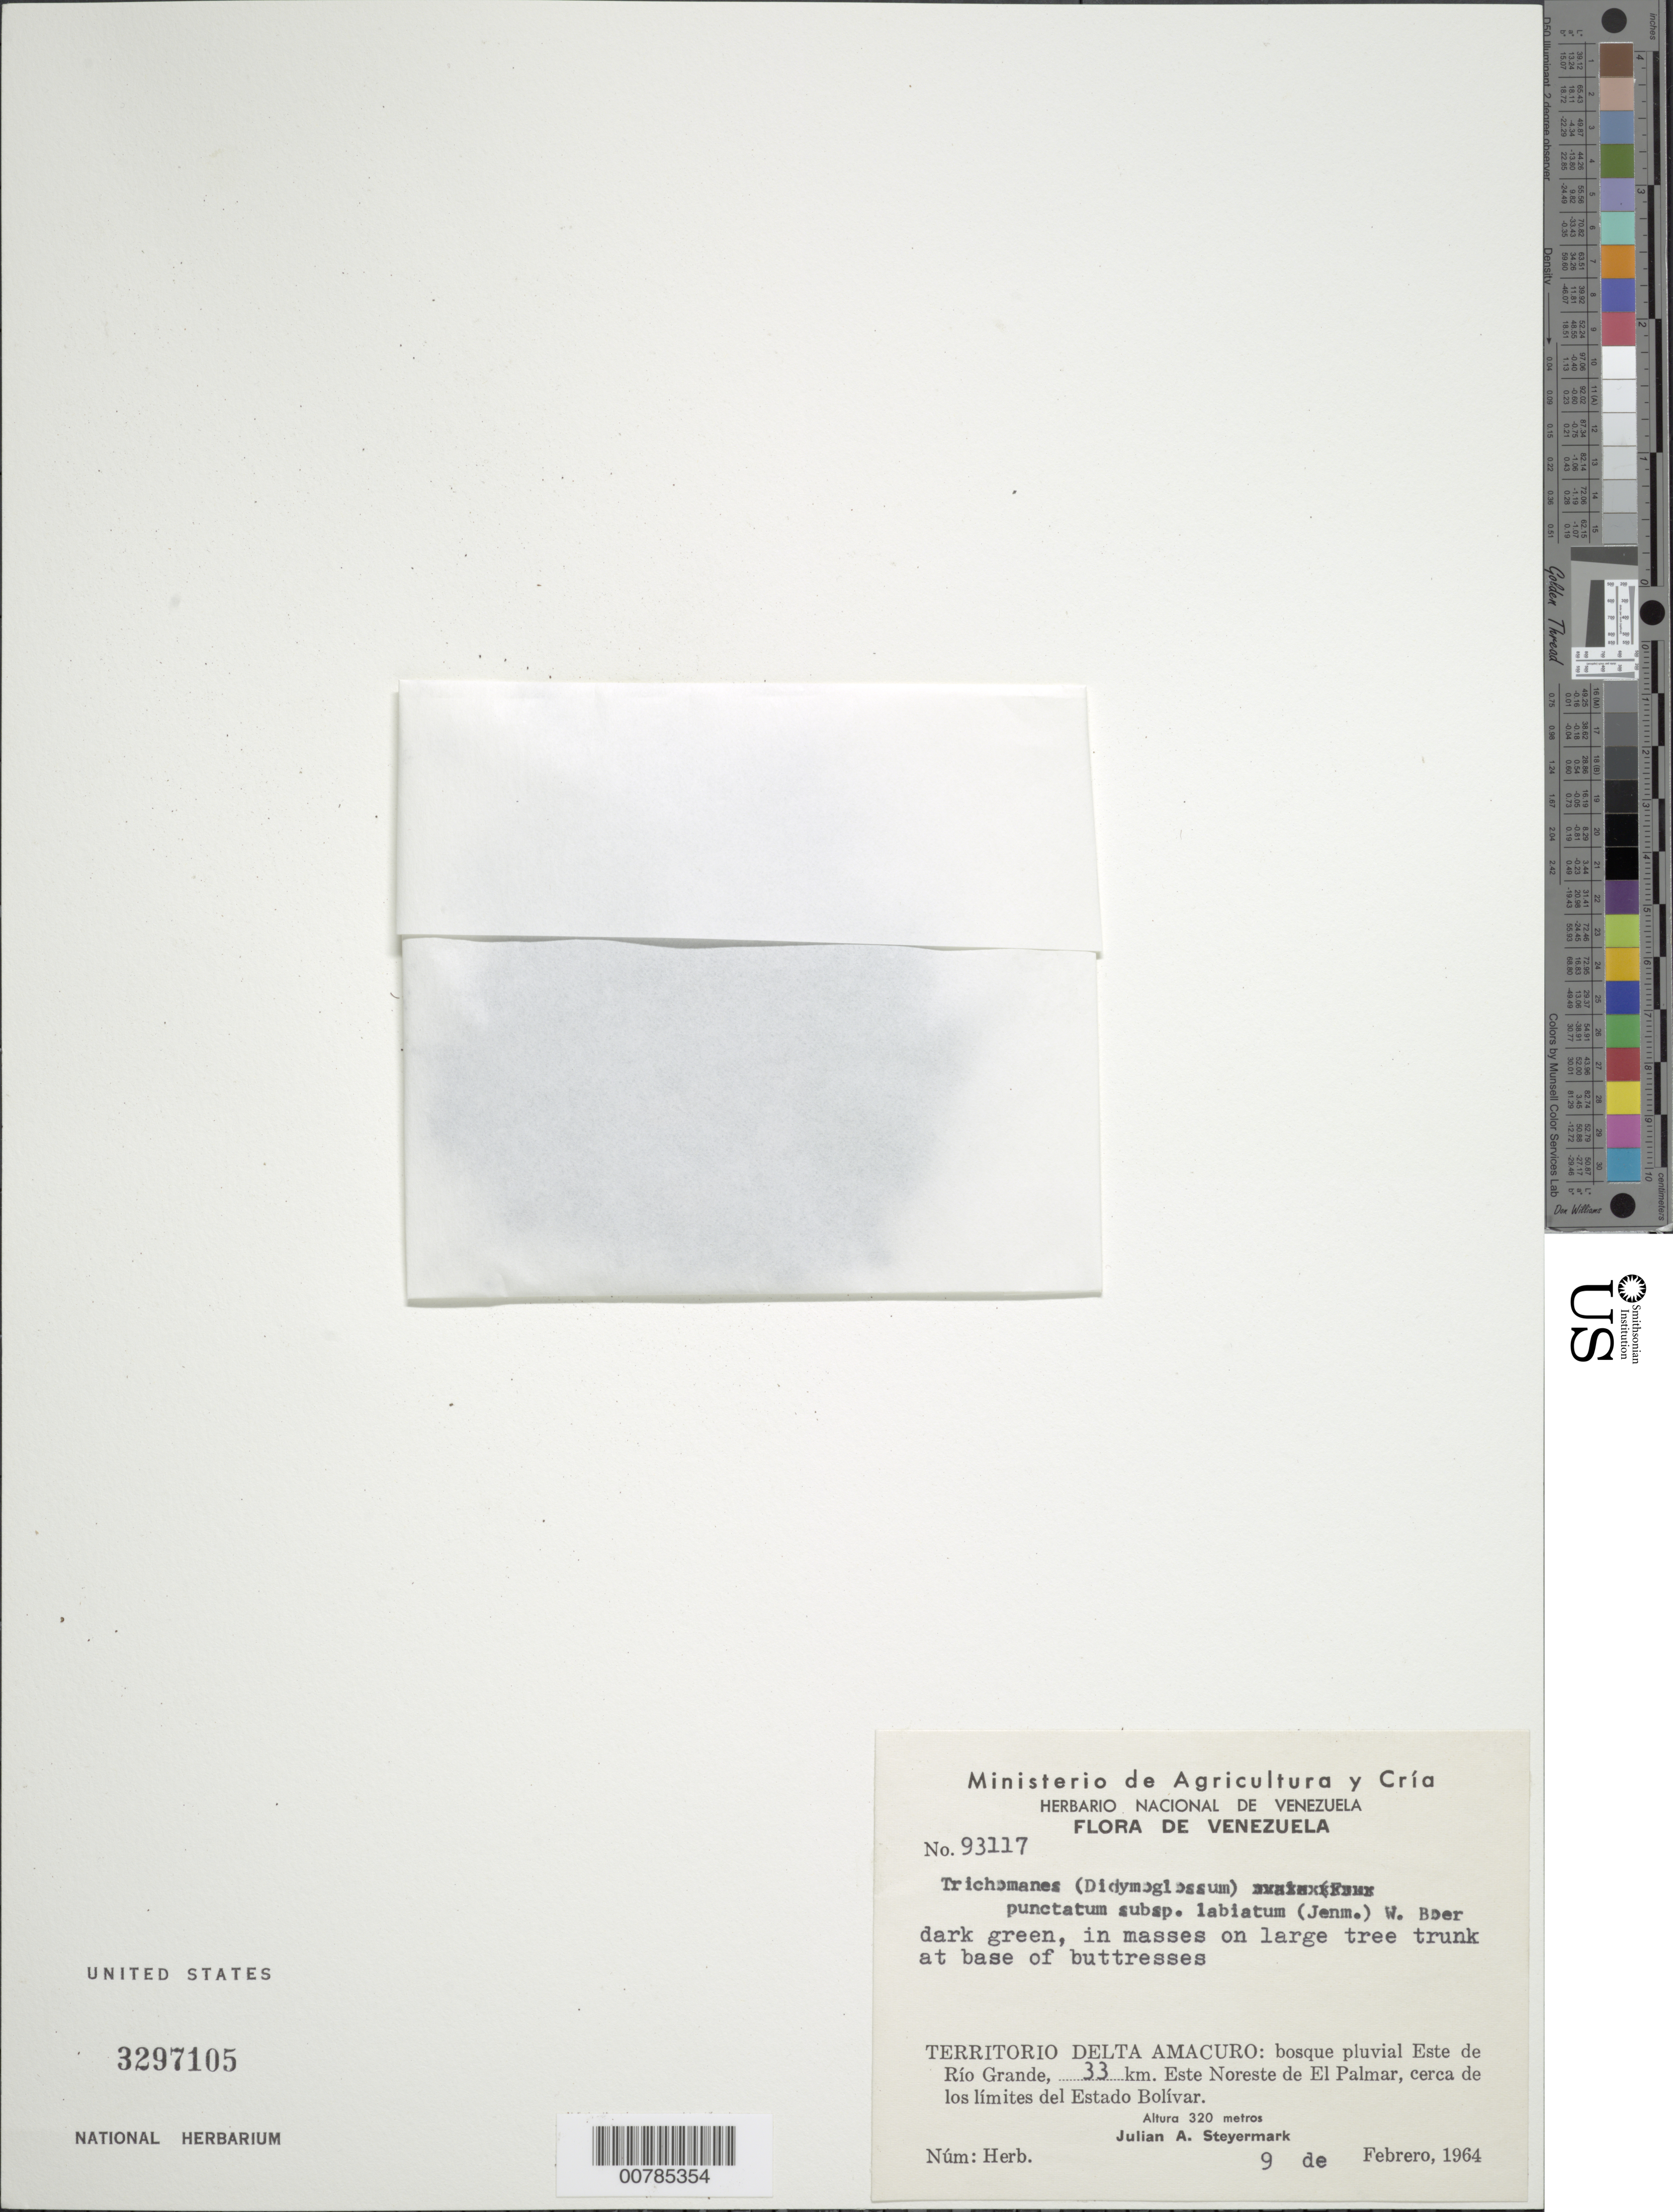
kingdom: Plantae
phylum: Tracheophyta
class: Polypodiopsida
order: Hymenophyllales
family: Hymenophyllaceae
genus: Didymoglossum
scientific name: Didymoglossum punctatum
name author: (Poir.) Desv.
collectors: J. Steyermark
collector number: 93117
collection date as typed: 9-Feb-64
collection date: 1964-02-09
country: Venezuela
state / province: Delta Amacuro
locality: Este de Río Grande, 33 km ENE de El Palmar, cerca de los limites del Estado Bolívar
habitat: Rainforest, on large tree trunk at base of buttresses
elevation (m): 320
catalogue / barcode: US 3297105